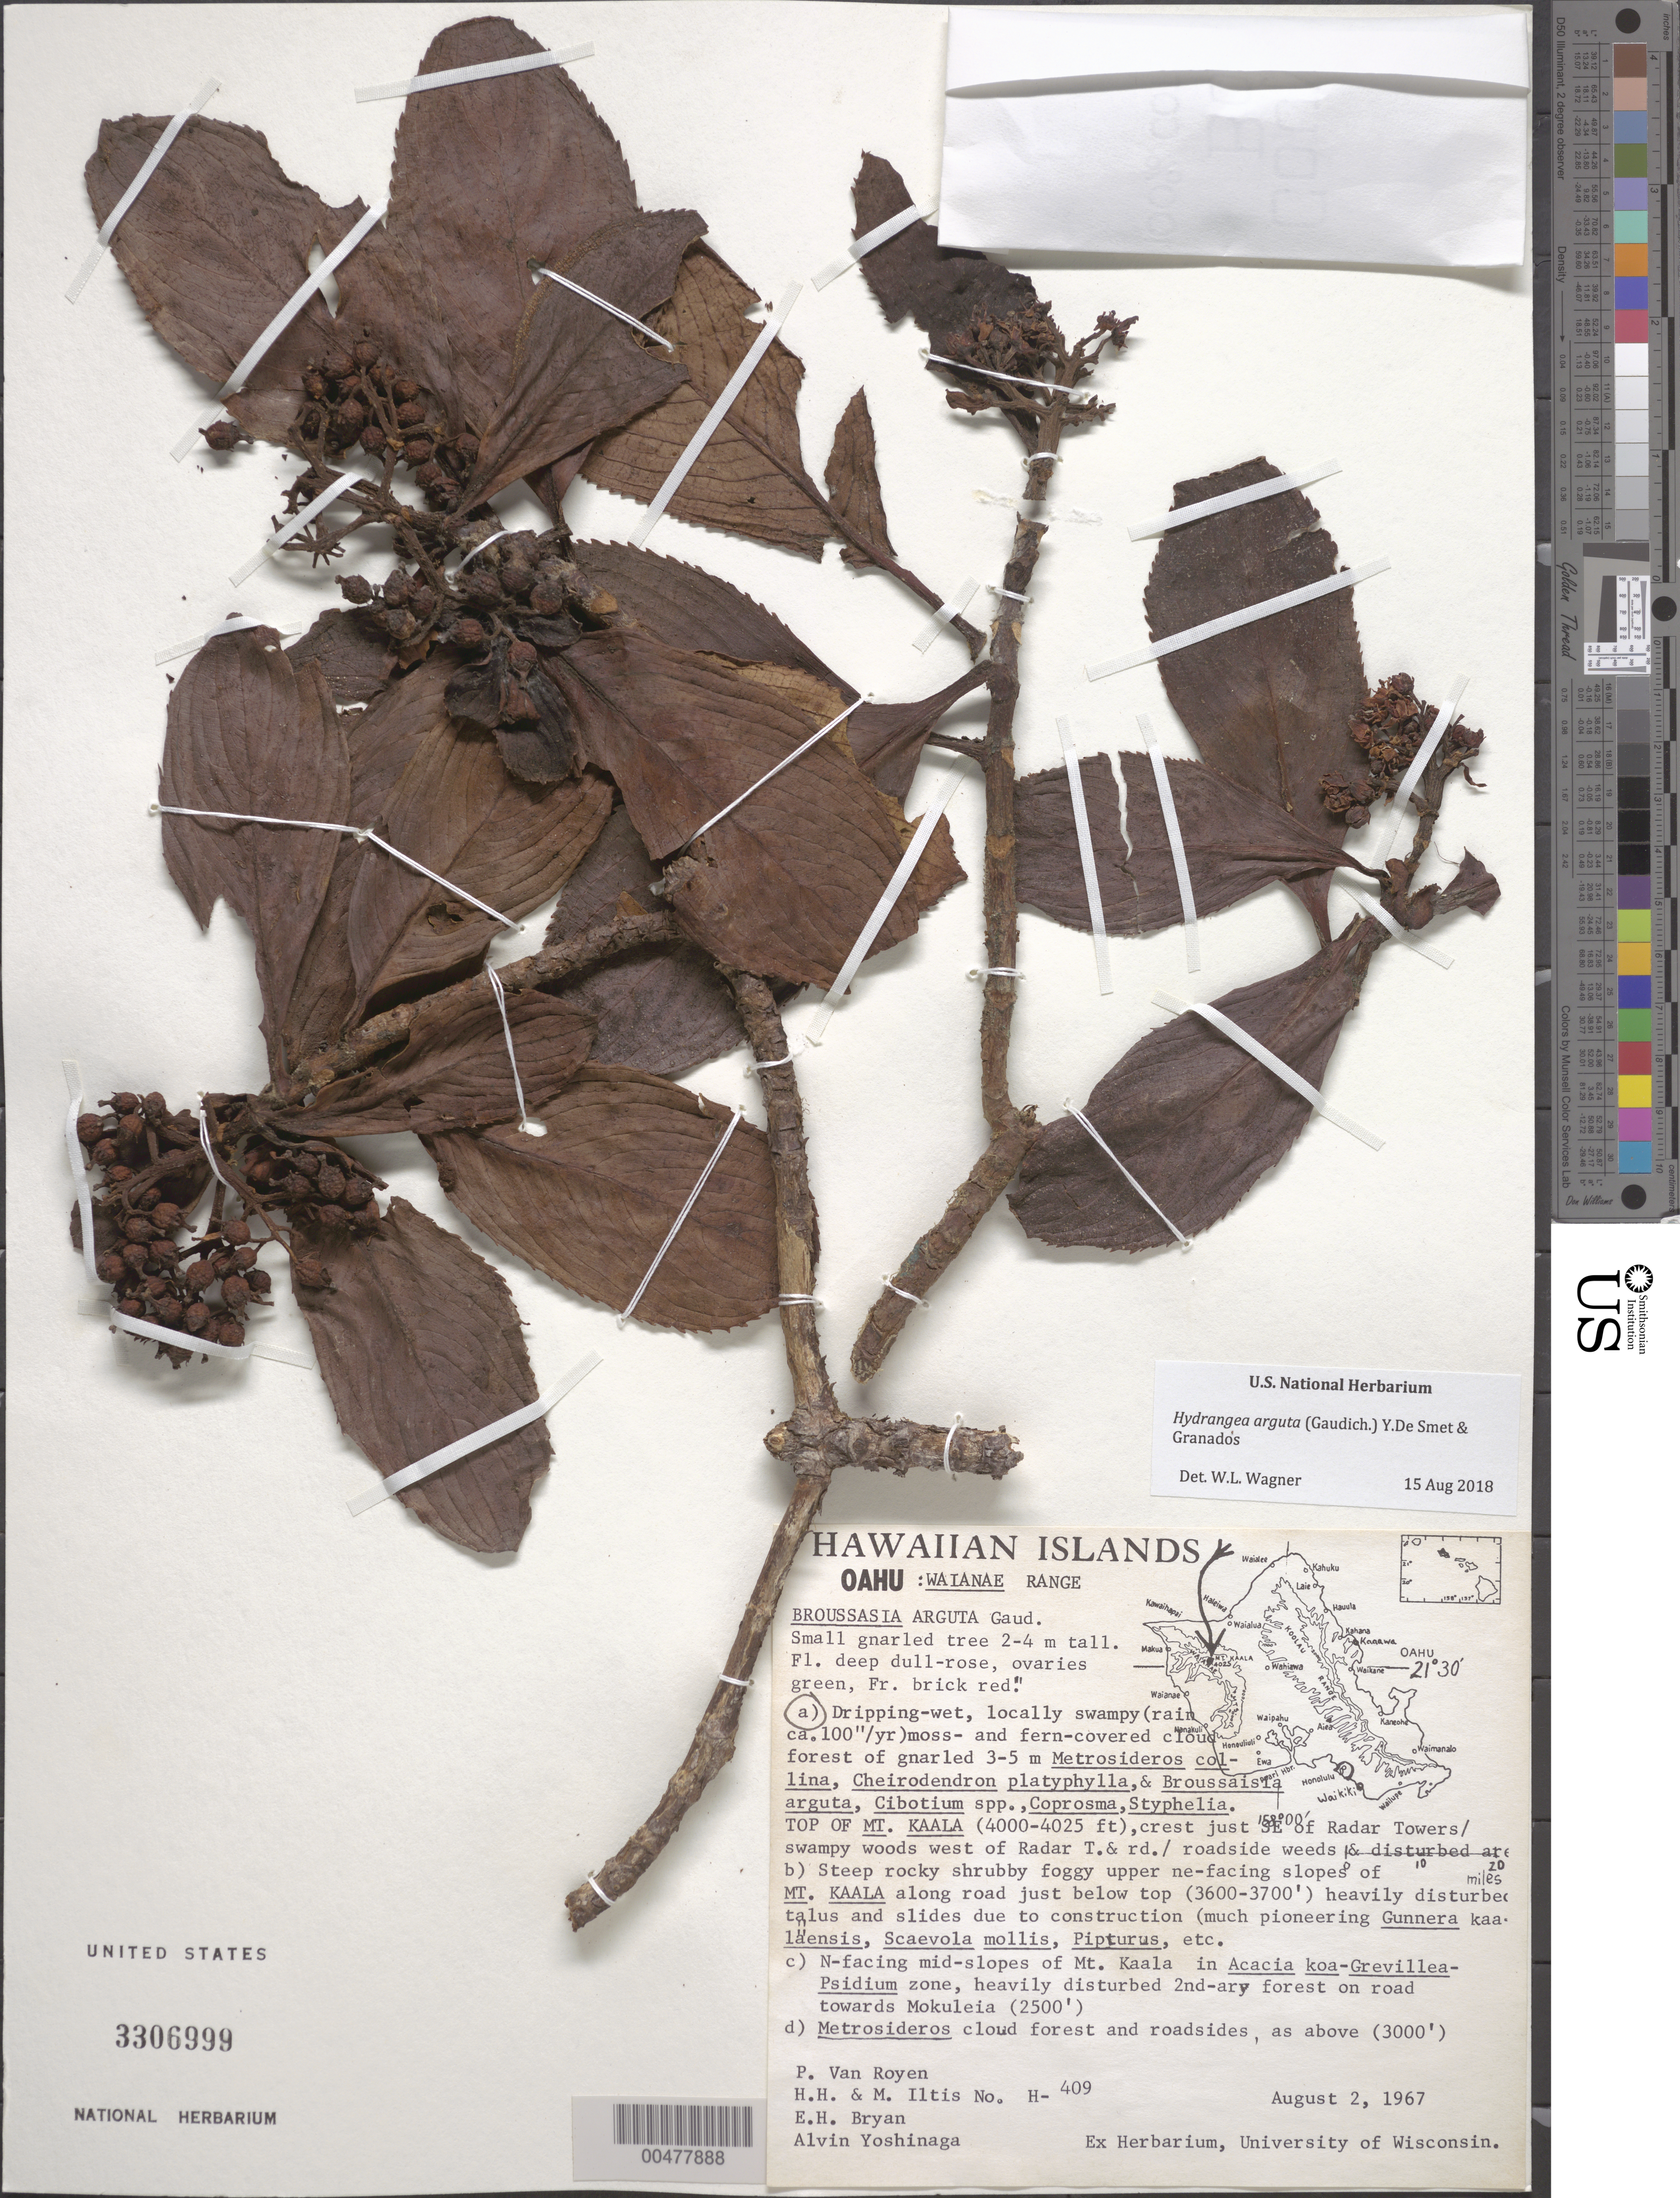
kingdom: Plantae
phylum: Tracheophyta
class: Magnoliopsida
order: Cornales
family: Hydrangeaceae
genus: Hydrangea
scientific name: Hydrangea arguta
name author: (Gaudich.) Y. De Smet & C. Granados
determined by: Wagner, W. L., (BOT), Smithsonian Institution - National Museum of Natural History (UNITED STATES)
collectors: P. van Royen, H. H. Iltis, M. G. Iltis, E. Bryan & A. Yoshinaga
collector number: H-409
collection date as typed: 2 Aug 1967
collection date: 1967-08-02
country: United States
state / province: Hawaii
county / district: Honolulu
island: Oahu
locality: Waianae Range, top of Mt. Kaala, crest just SE of Radar Towers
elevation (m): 1219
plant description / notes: Fruit temporarily sampled for micro-CT scanning.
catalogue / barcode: US 3306999